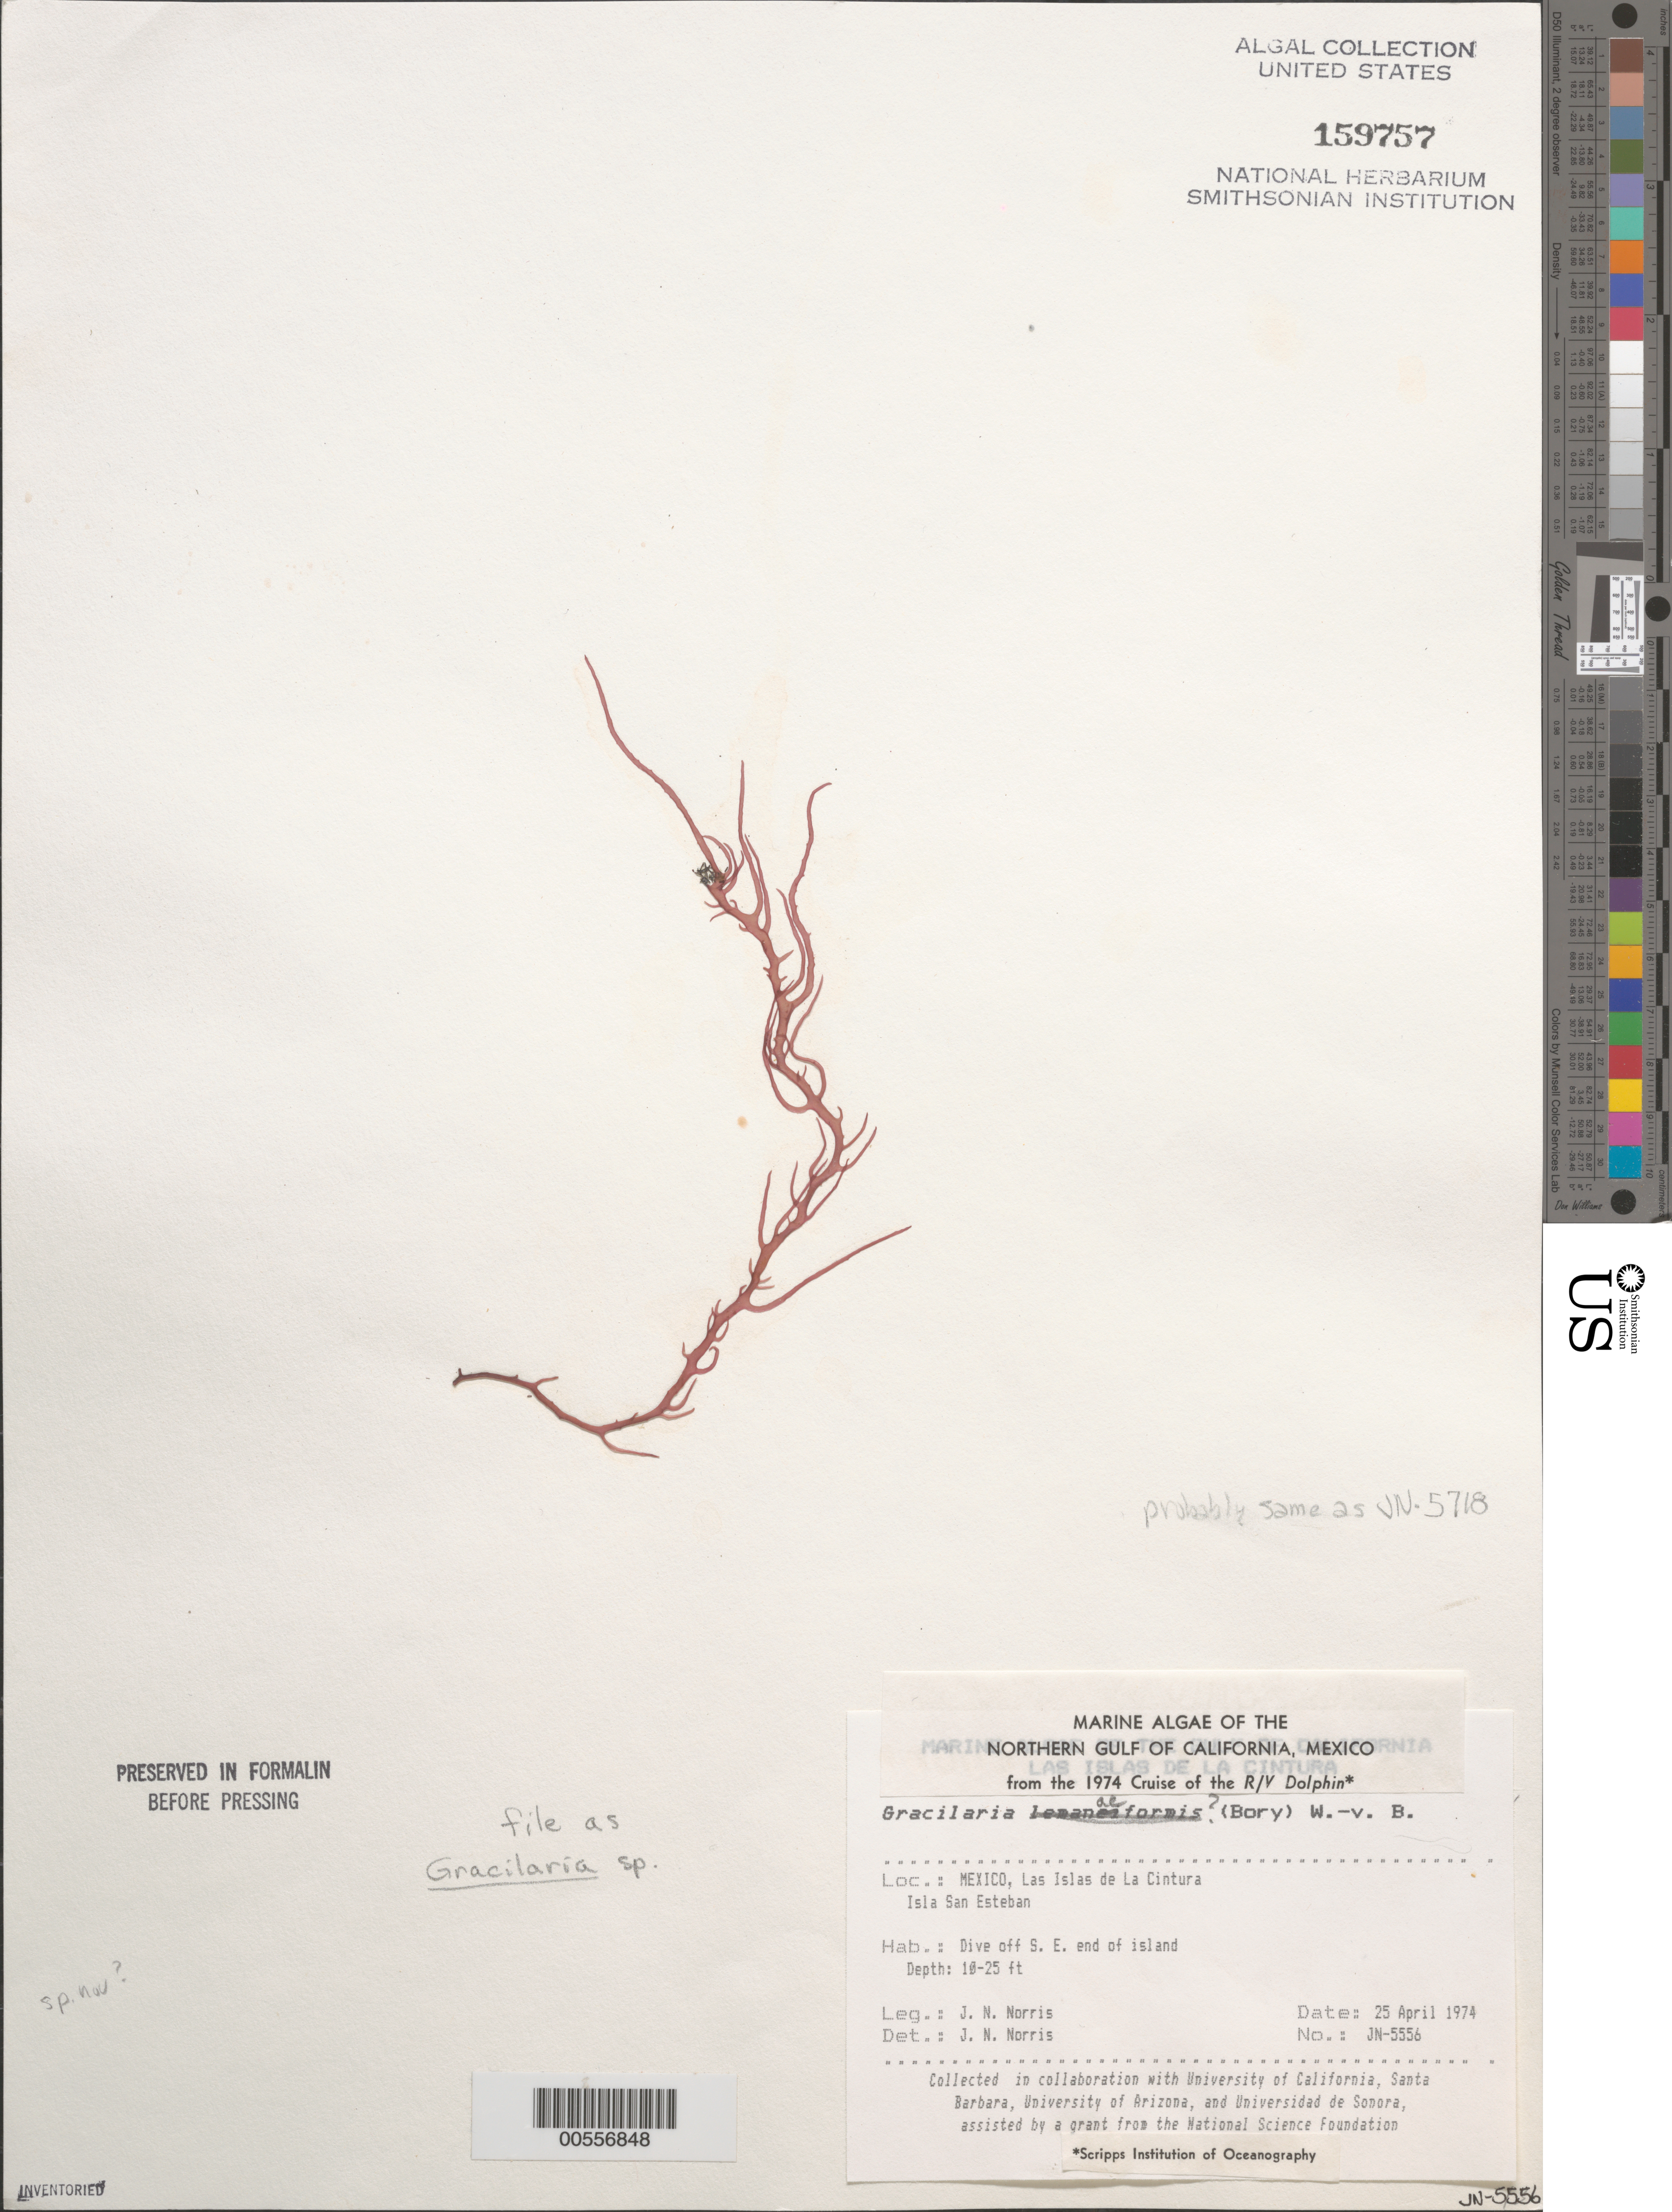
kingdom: Plantae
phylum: Rhodophyta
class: Florideophyceae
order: Gracilariales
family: Gracilariaceae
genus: Gracilaria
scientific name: Gracilaria sp.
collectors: J. N. Norris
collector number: JN-5556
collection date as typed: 25 Apr 1974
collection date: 1974-04-25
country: Mexico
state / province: Baja California Norte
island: Isla San Esteban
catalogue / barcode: US 159757